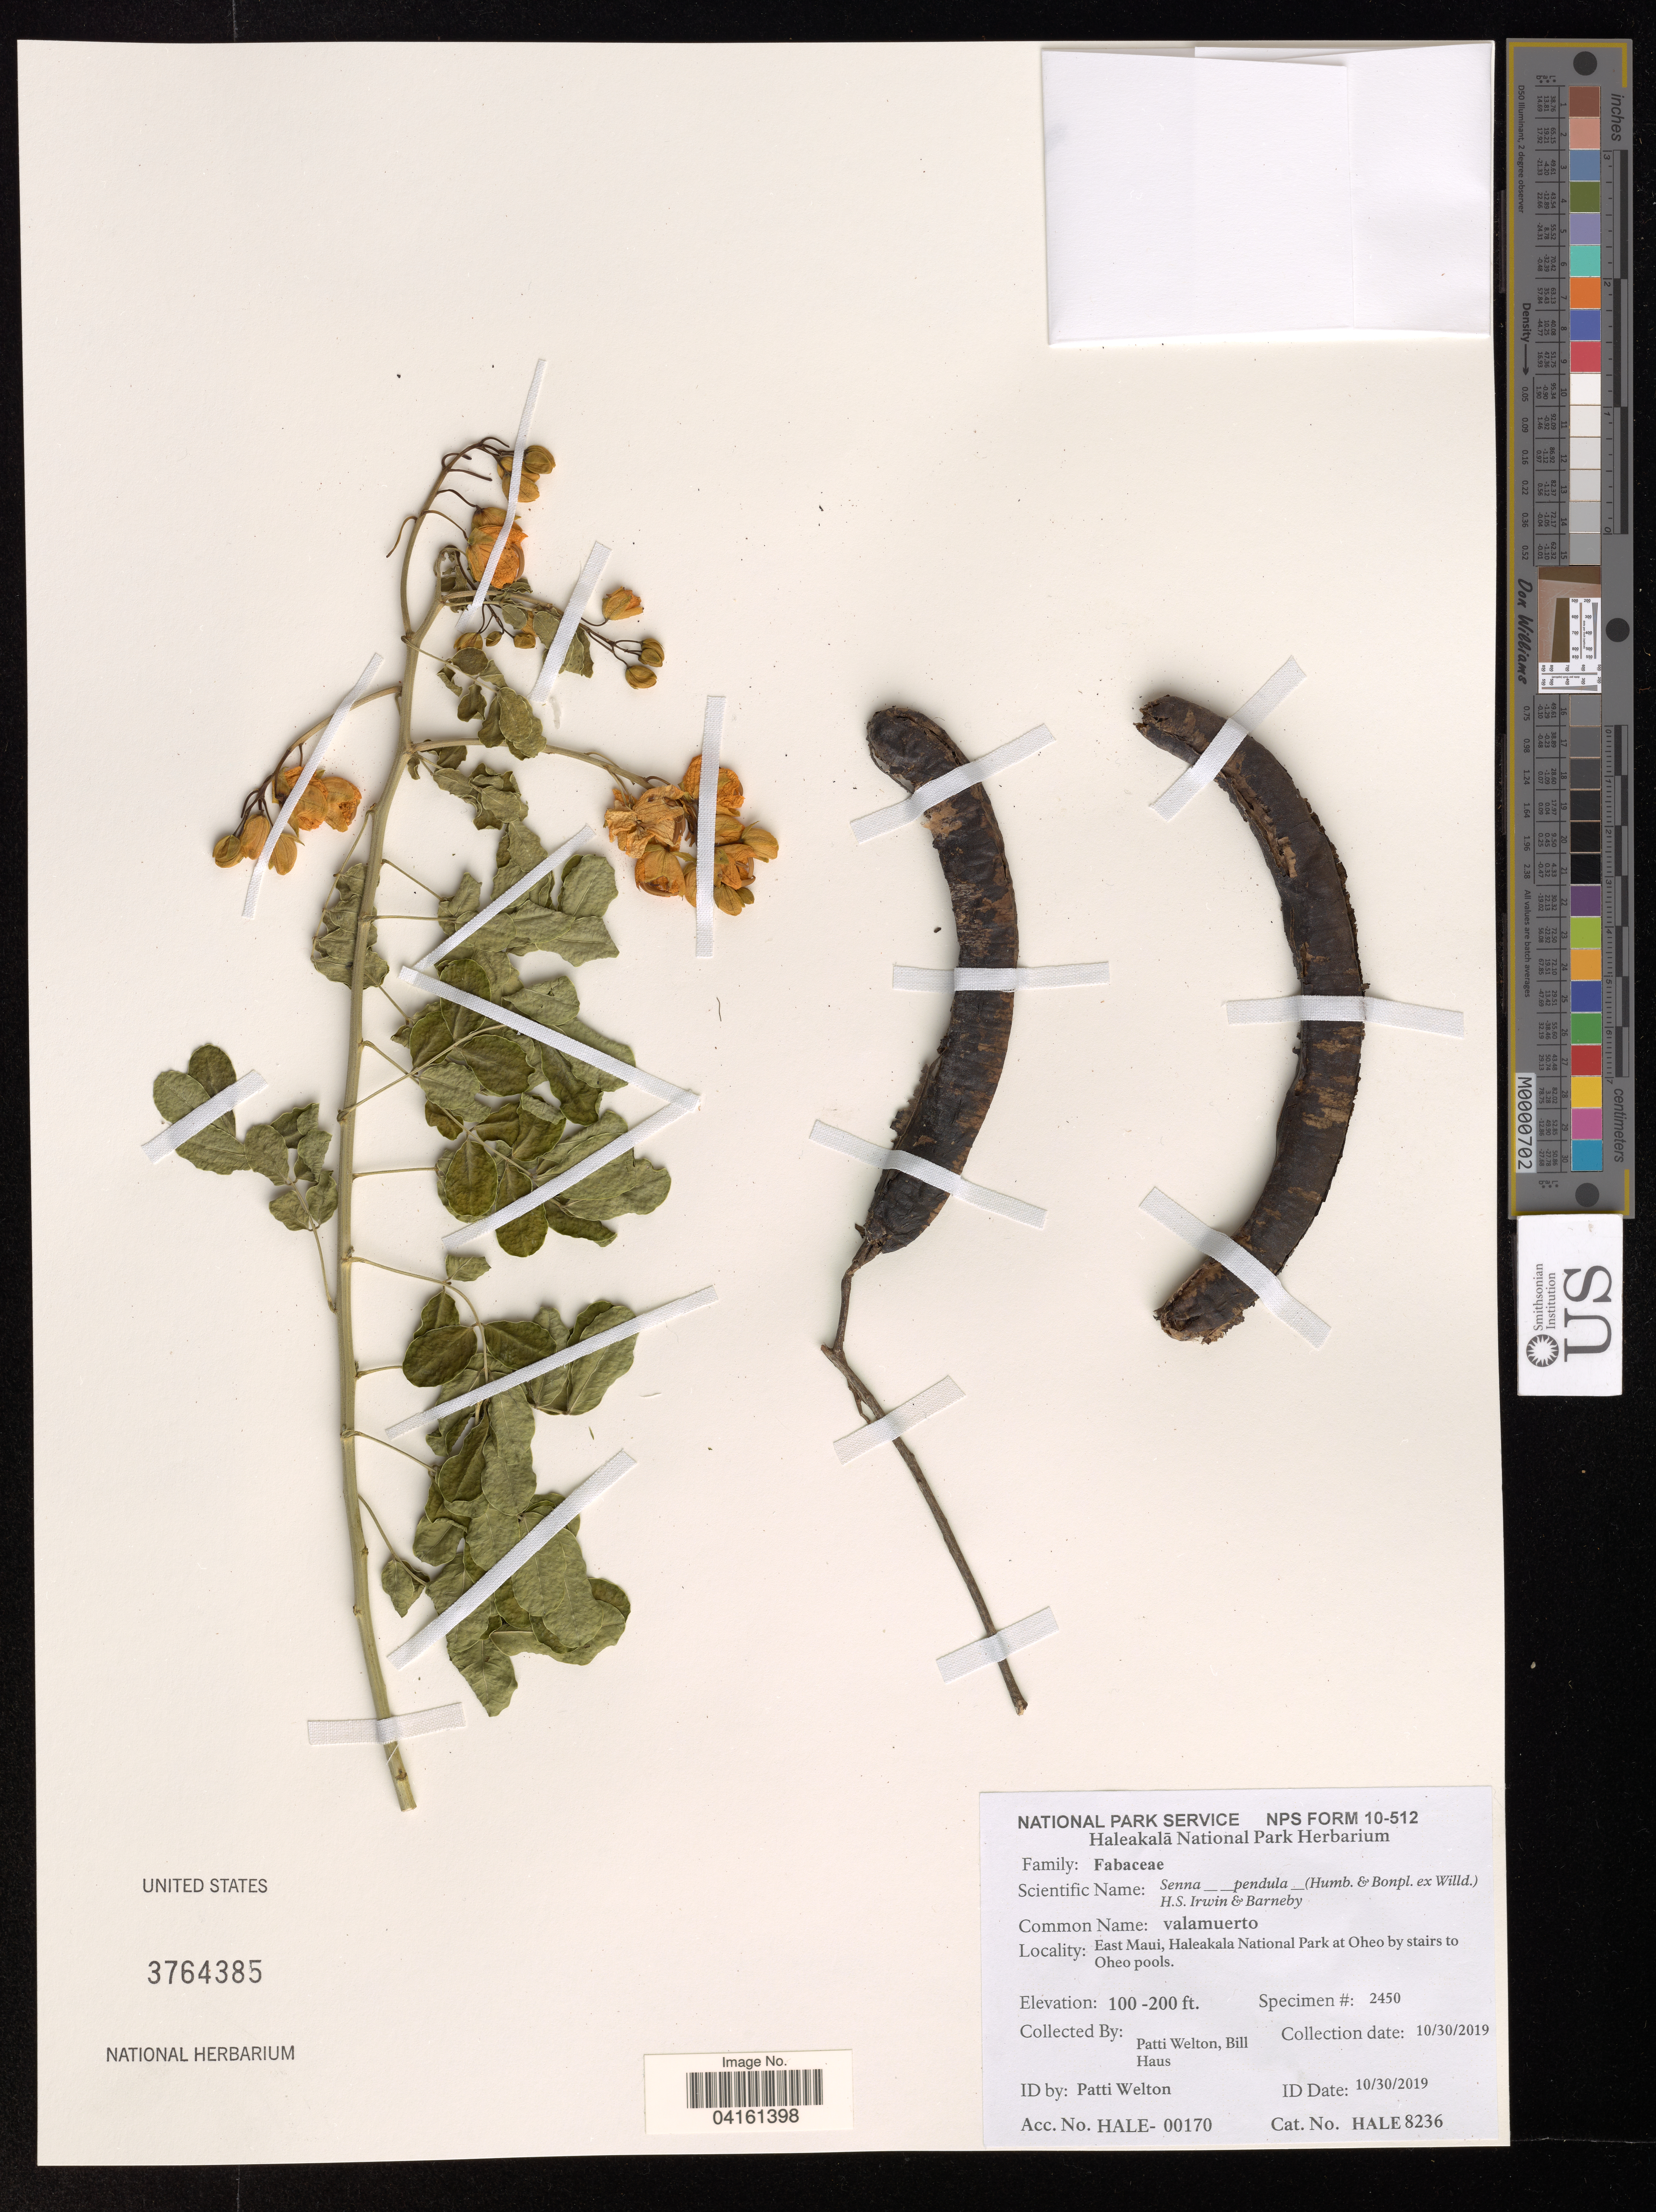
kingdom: Plantae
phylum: Tracheophyta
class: Magnoliopsida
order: Fabales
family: Fabaceae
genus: Senna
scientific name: Senna pendula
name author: (Humb. & Bonpl. ex Willd.) H.S. Irwin & Barneby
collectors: P. Welton & B. Haus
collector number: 2450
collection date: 2019-10-30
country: United States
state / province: Hawaii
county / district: Maui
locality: East Maui, Haleakala National Park at Oheo by stairs to Oheo pools.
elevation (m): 30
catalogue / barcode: US 3764385